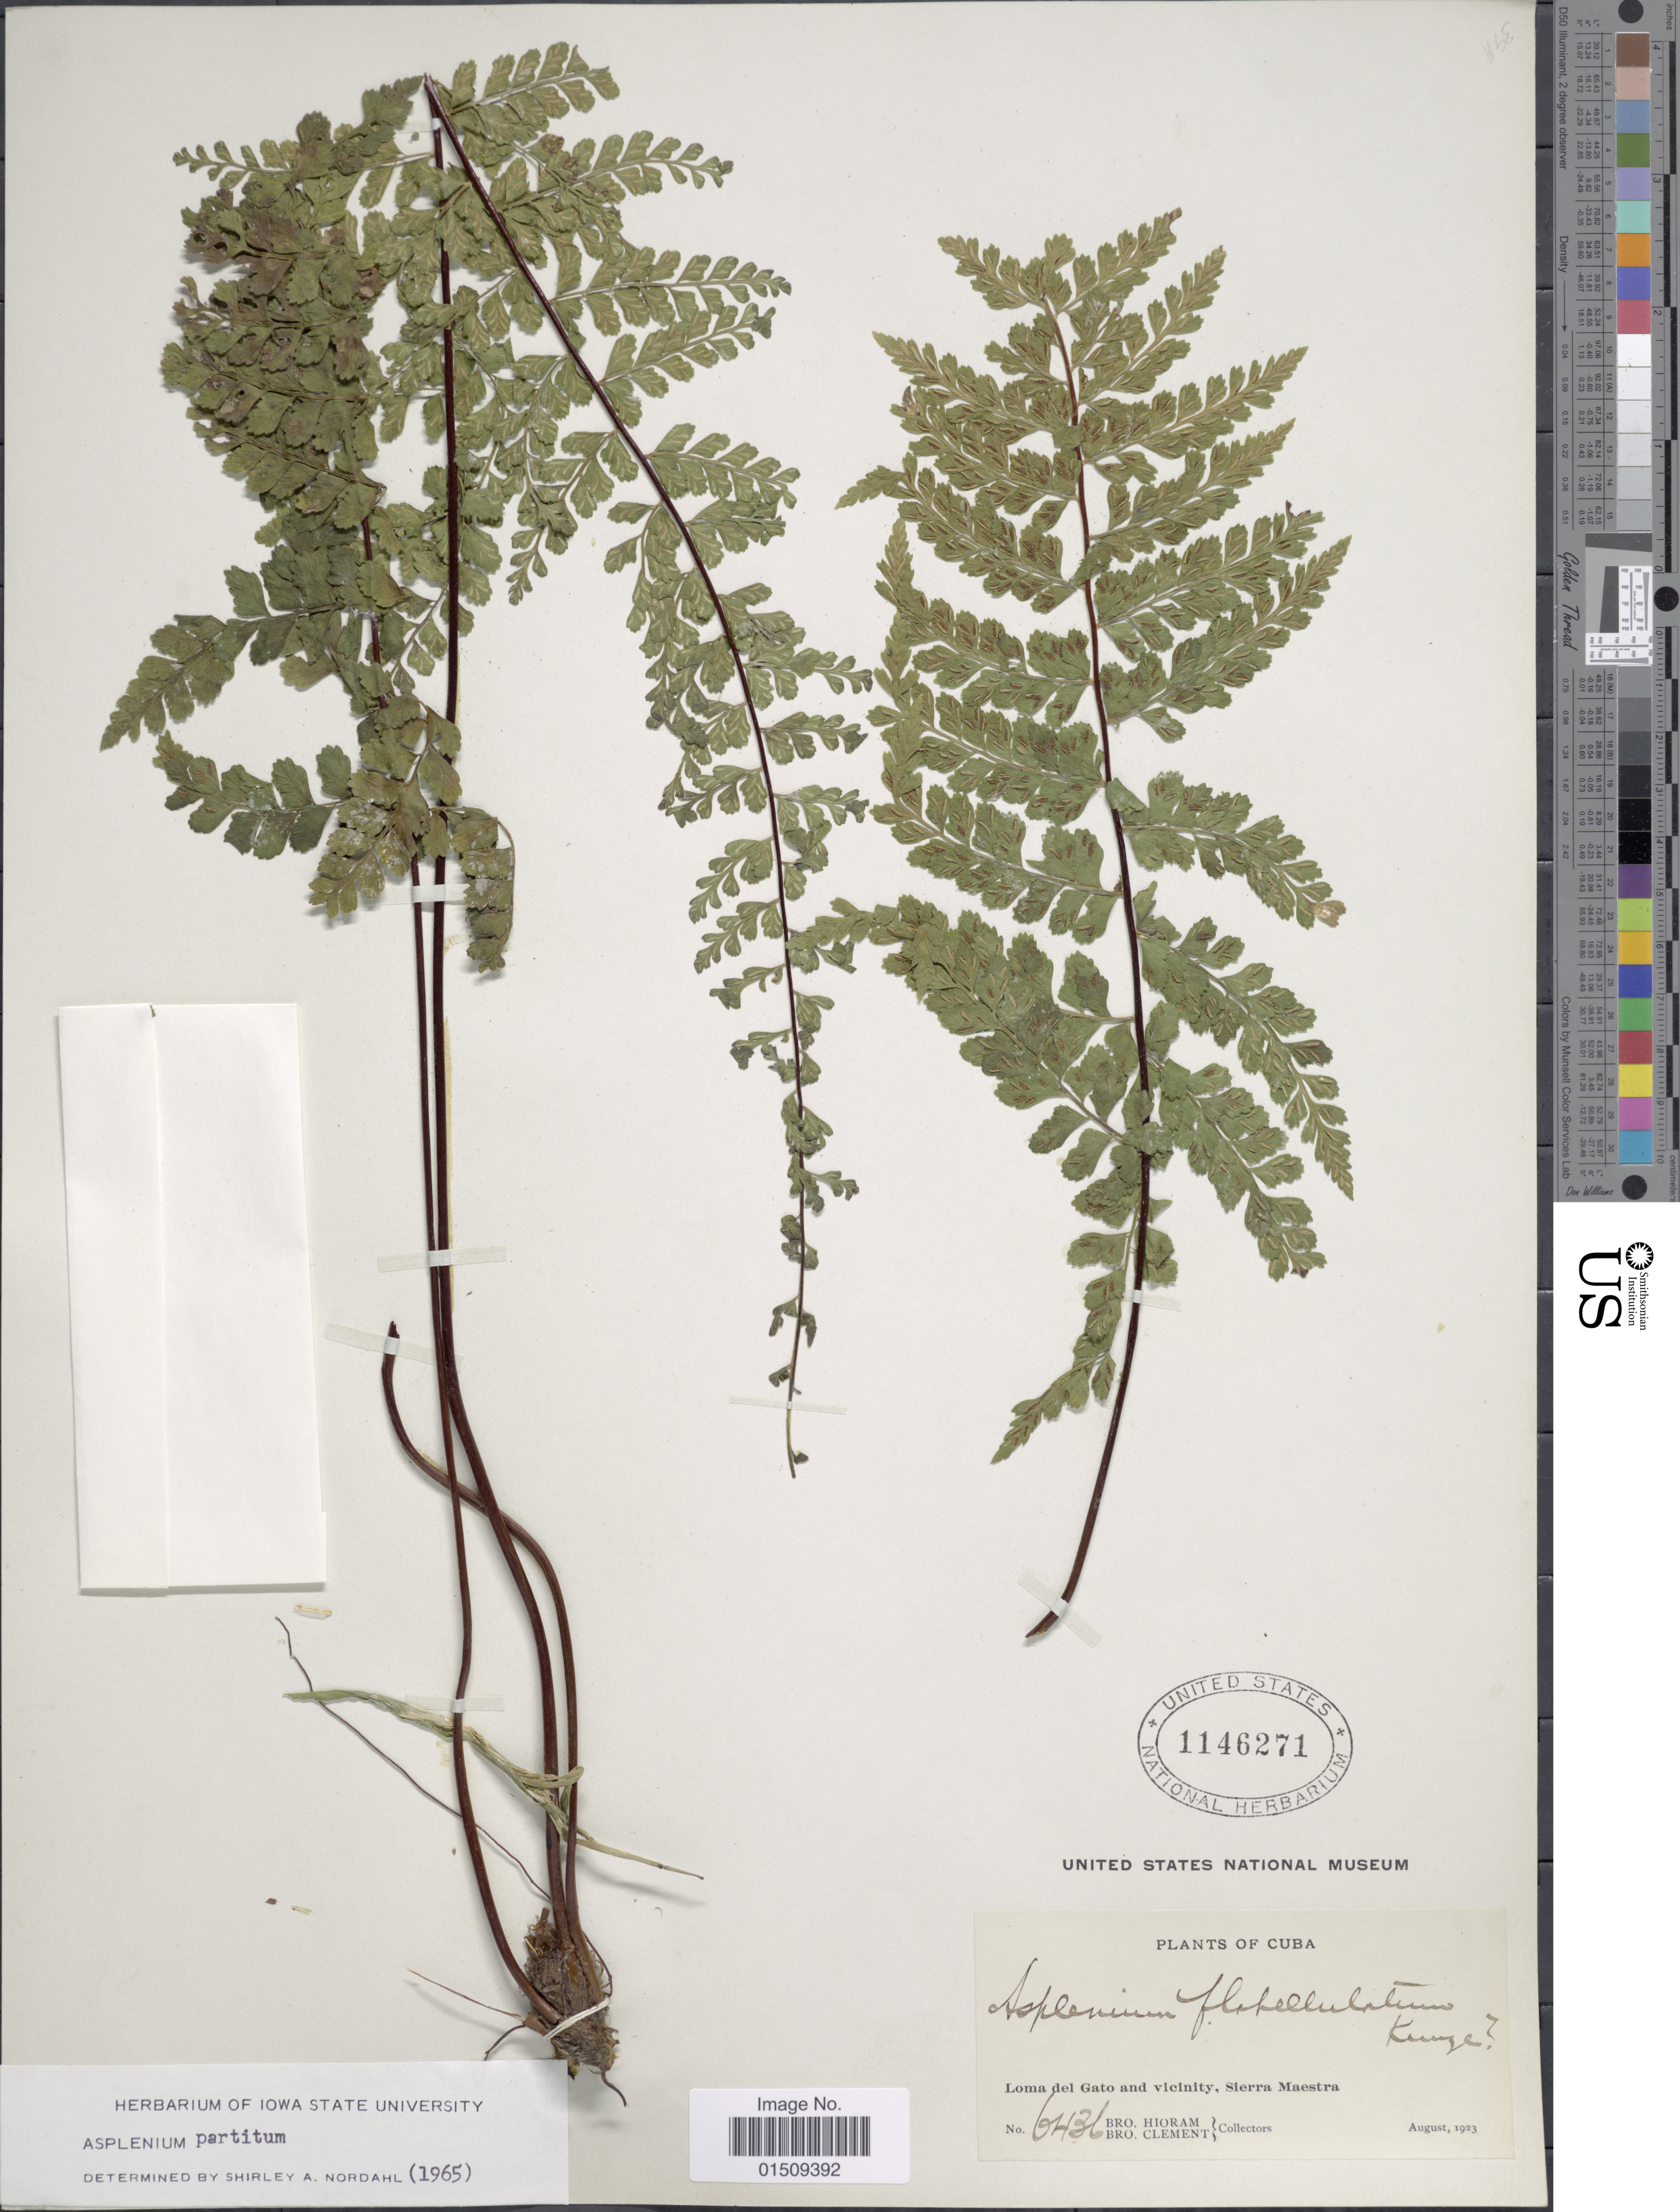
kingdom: Plantae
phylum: Tracheophyta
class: Polypodiopsida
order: Polypodiales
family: Aspleniaceae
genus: Asplenium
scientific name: Asplenium radicans var. dentatum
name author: (Klotzsch) Bonap.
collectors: Bro. Hioram & B. Clement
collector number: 6436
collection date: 1923-08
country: Cuba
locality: Loma del Gato and vicinity, Sierra Maestra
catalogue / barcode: US 1146271